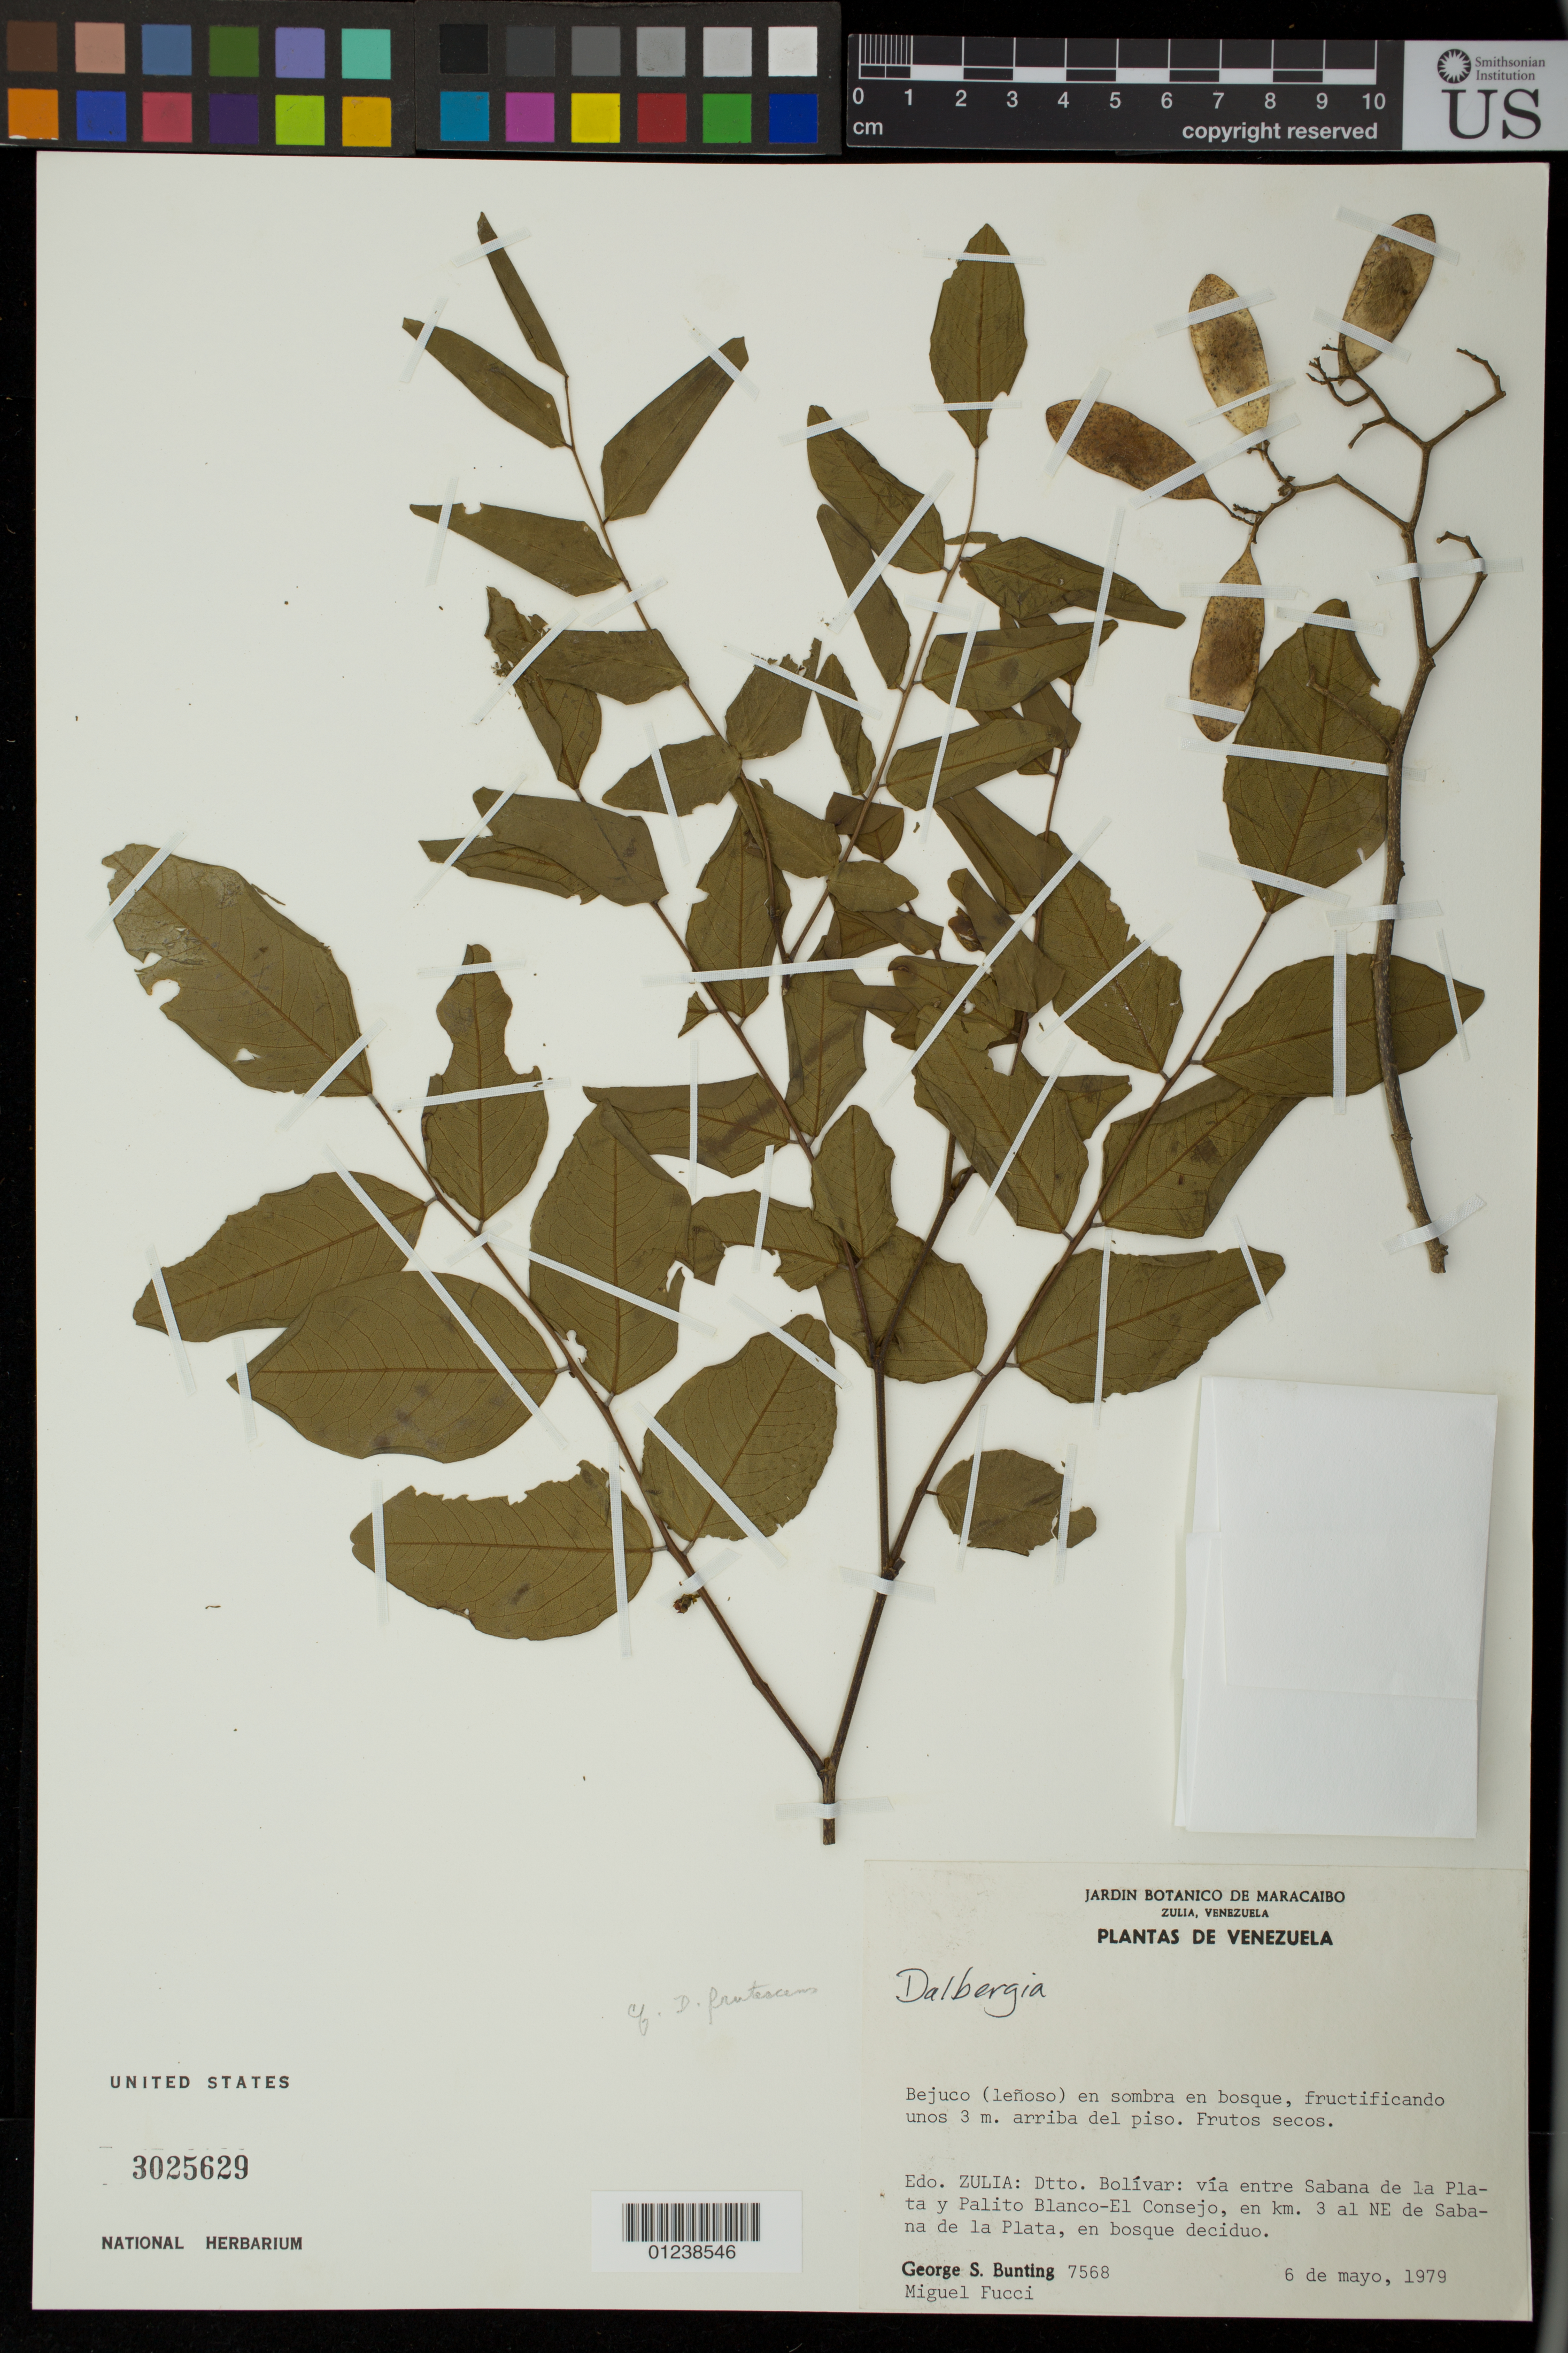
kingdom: Plantae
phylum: Tracheophyta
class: Magnoliopsida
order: Fabales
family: Fabaceae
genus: Dalbergia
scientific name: Dalbergia sp.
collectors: G. S. Bunting & M. Fucci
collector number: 7568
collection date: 1979-05-06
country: Venezuela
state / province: Zulia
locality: Dtto. Bolivar: via entre Sabana de la Plata y Palito Blanco-El Consejo, en km. e al NE de Sabana de la Plata, en bosque deciduo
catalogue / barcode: US 3025629